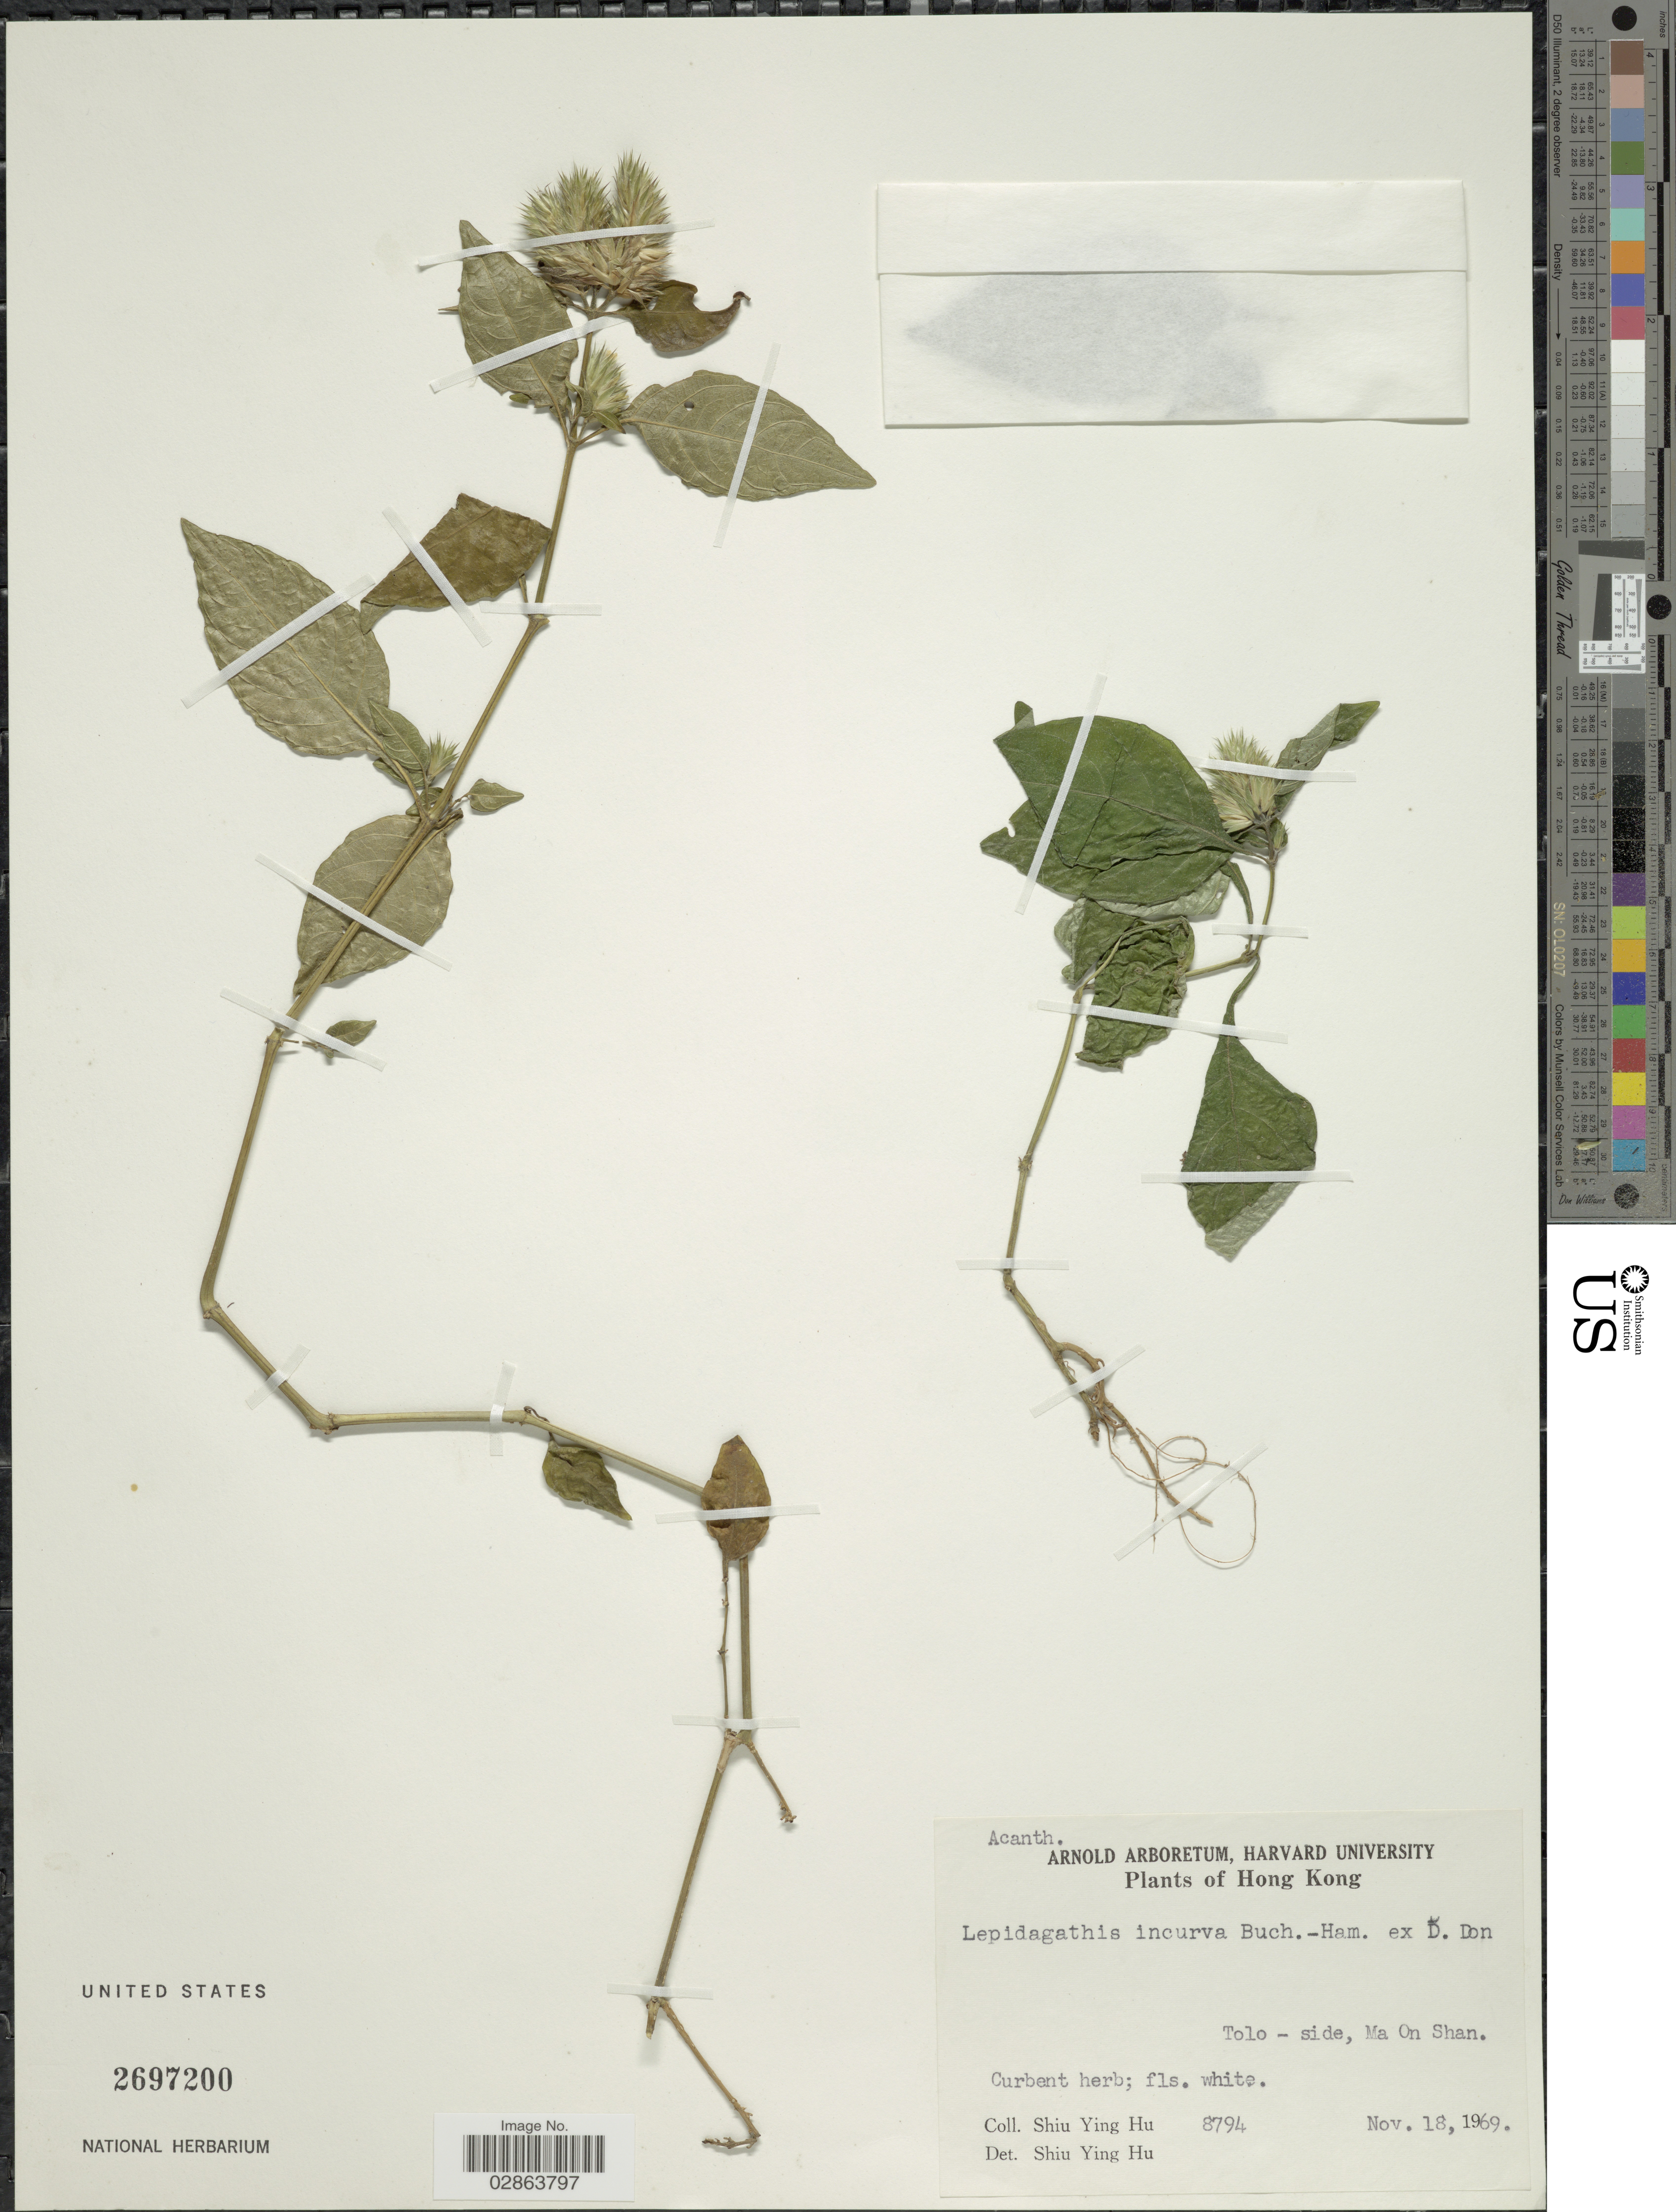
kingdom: Plantae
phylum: Tracheophyta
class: Magnoliopsida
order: Lamiales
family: Acanthaceae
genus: Lepidagathis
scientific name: Lepidagathis incurva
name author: Buch.-Ham. ex D. Don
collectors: S. Y. Hu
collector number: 8794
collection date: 1969-11-18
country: China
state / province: Hong Kong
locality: Tolo - side, Ma On Shan.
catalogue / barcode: US 2697200